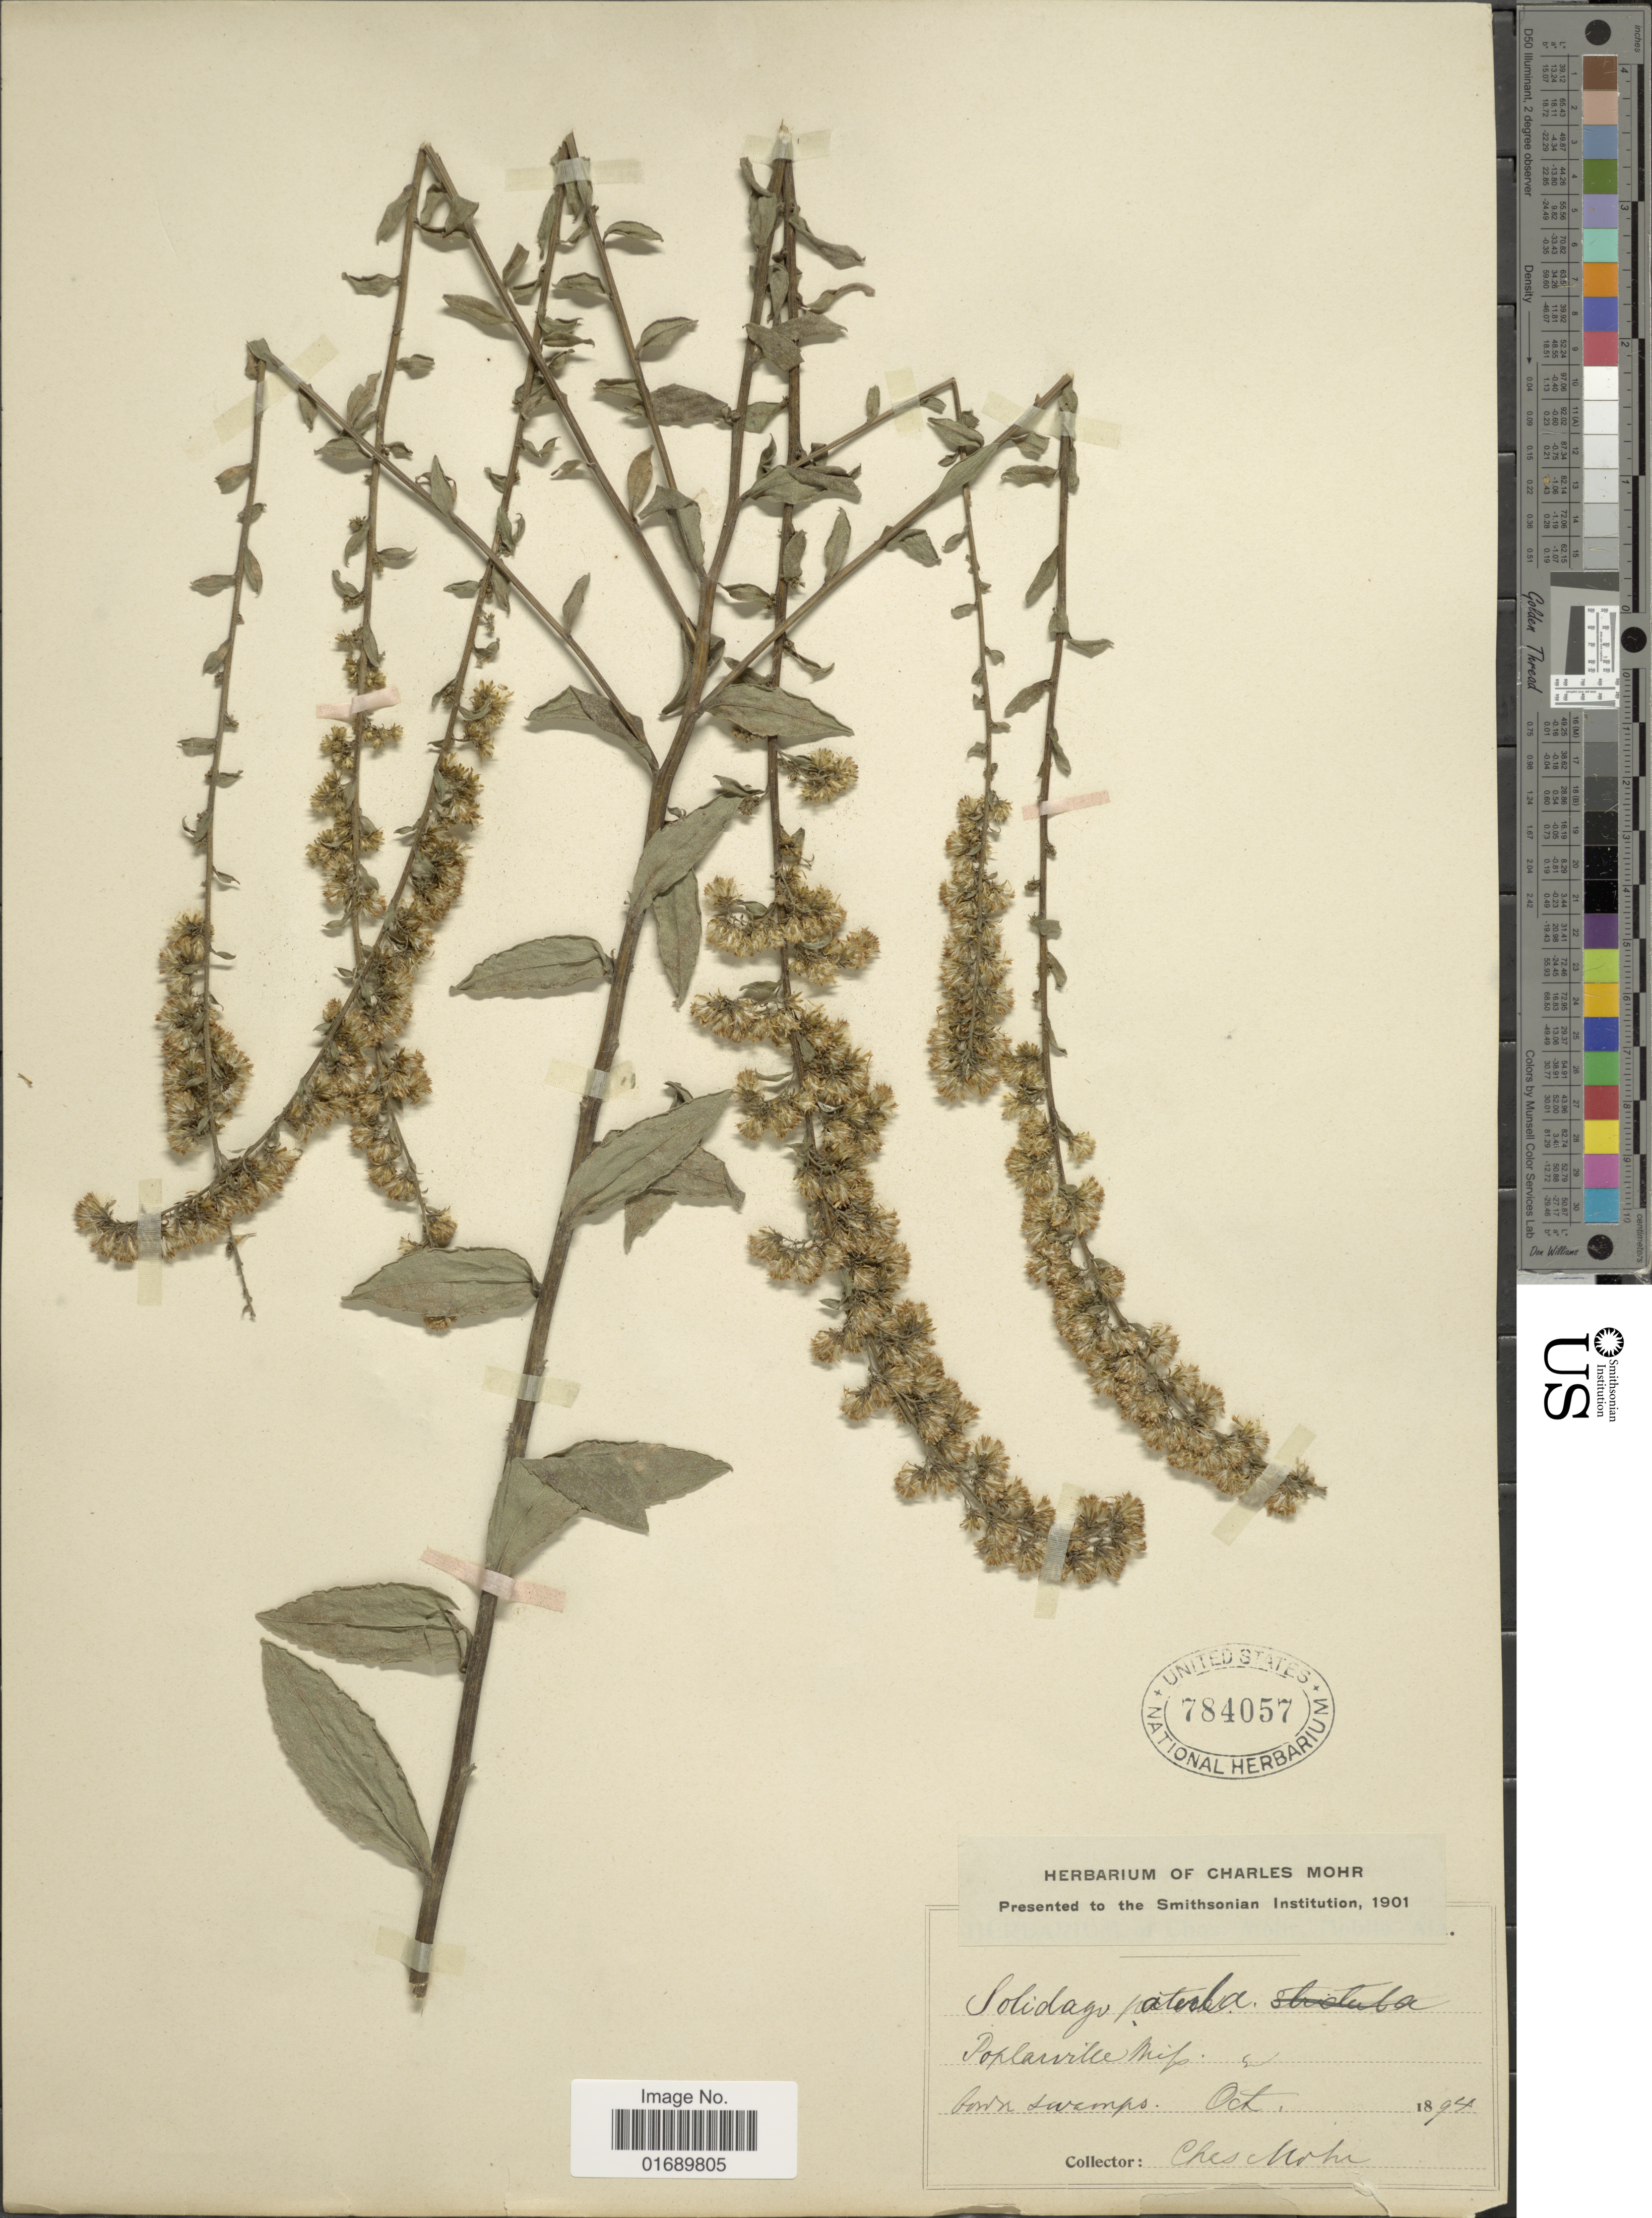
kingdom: Plantae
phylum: Tracheophyta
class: Magnoliopsida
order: Asterales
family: Asteraceae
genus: Solidago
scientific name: Solidago radula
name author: Nutt.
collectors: C. T. Mohr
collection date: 1894-10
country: United States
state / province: Mississippi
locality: Poplarville.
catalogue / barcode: US 784057